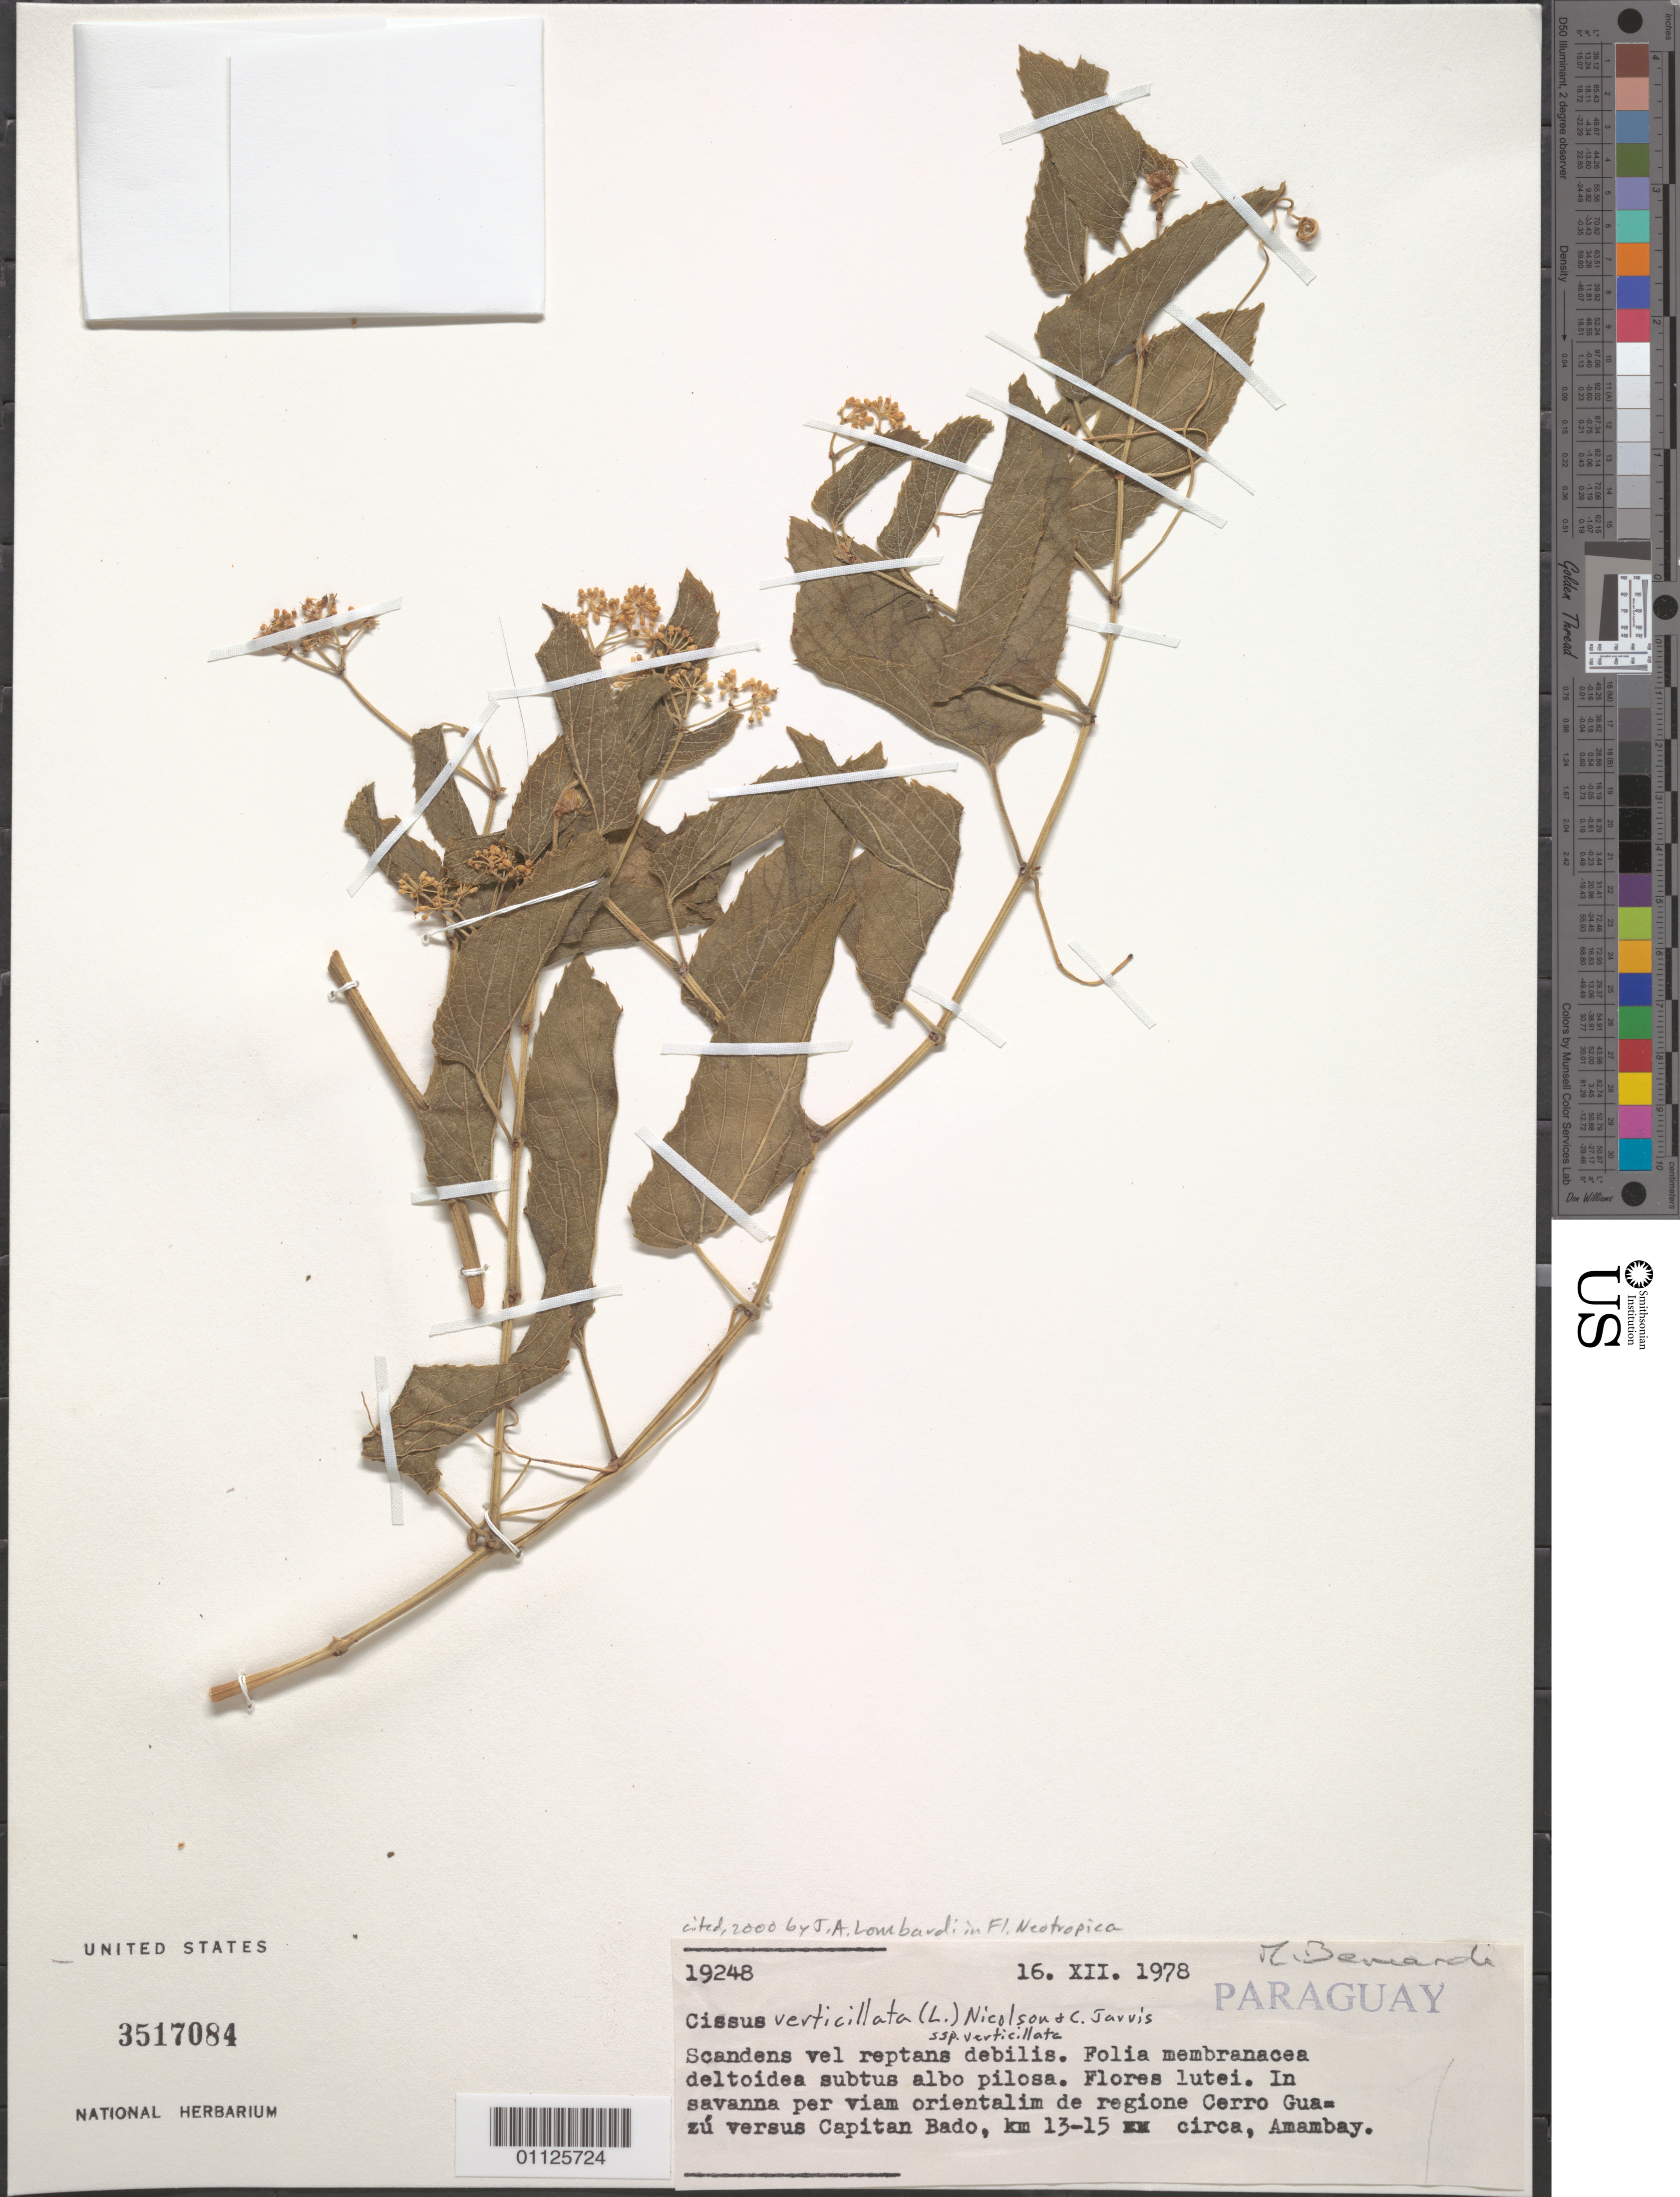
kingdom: Plantae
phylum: Tracheophyta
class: Magnoliopsida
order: Vitales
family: Vitaceae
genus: Cissus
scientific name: Cissus verticillata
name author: (L.) Nicolson & C.E. Jarvis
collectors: L. Bernardi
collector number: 19248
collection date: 1978-12-16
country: Paraguay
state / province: Amambay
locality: Cerro Guazu versus Capitan Bado, km 13 - 15 circa.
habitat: In savanna.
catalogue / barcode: US 3517084